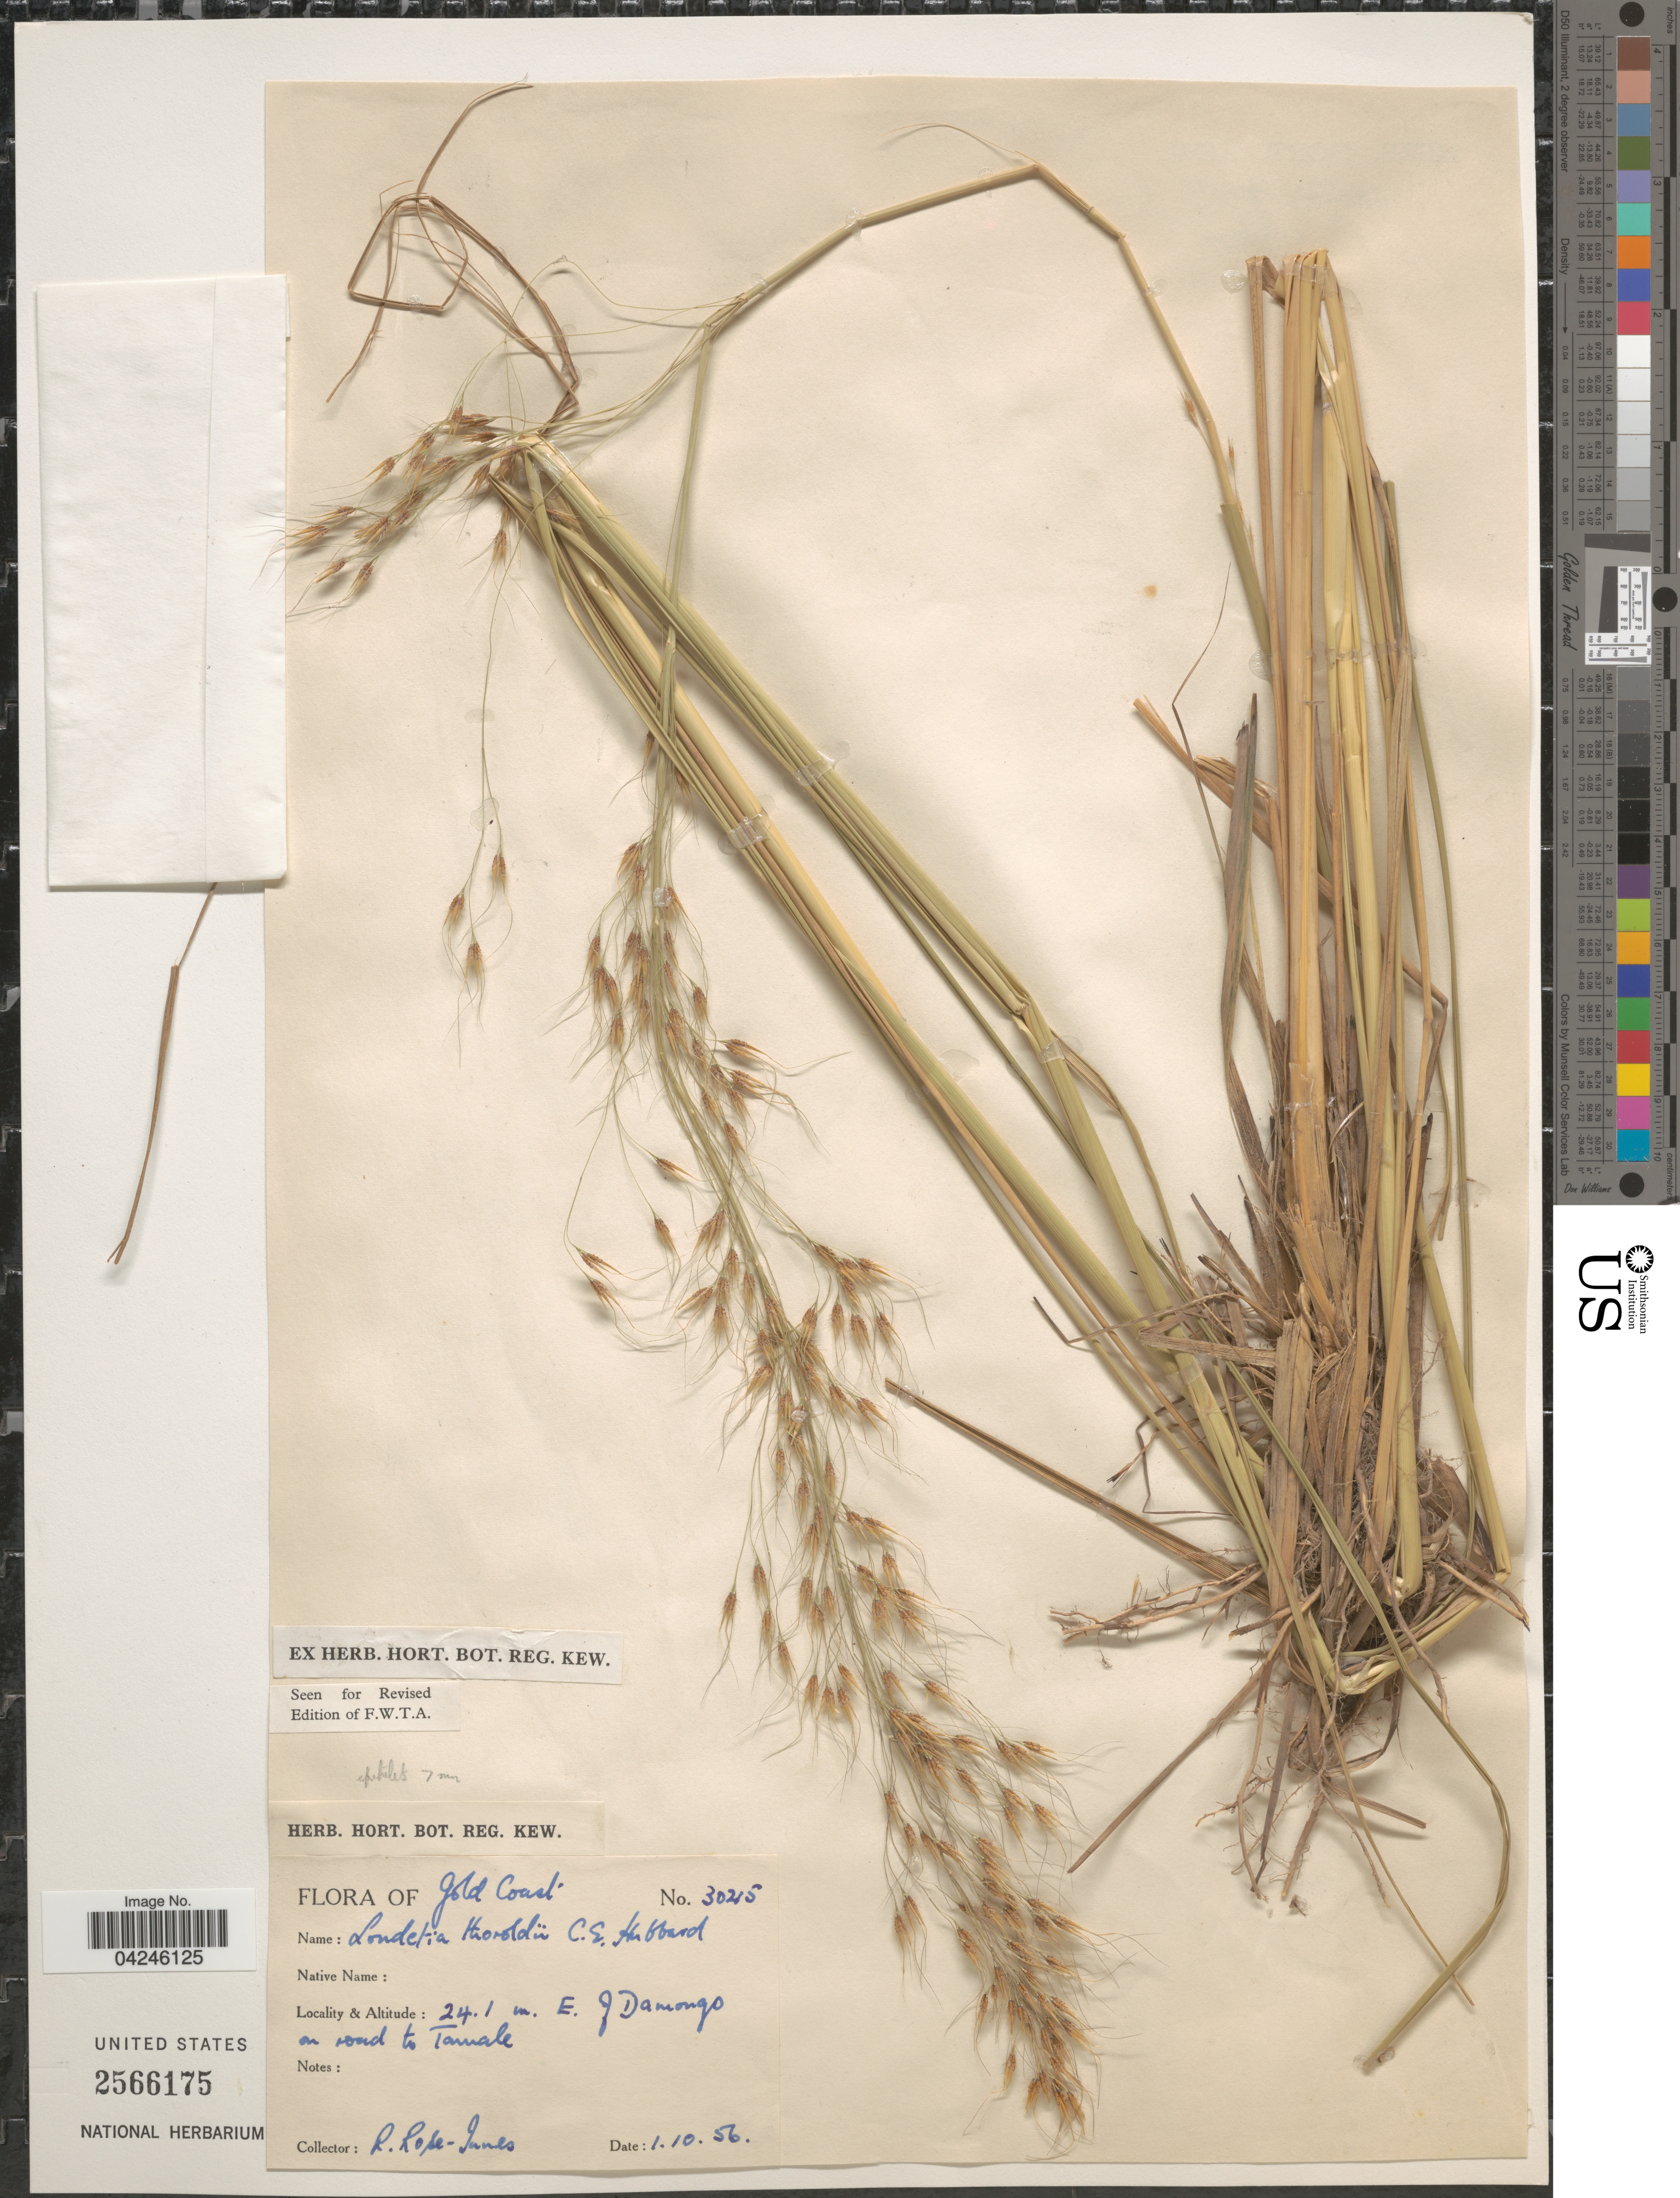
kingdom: Plantae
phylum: Tracheophyta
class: Liliopsida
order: Poales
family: Poaceae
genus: Loudetiopsis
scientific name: Loudetiopsis thoroldii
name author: (C. E. Hubb.) J.B. Phipps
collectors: R. Rose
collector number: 30215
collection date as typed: Transcribed d/m/y: 1/10/56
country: Ghana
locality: Gold Coast. 24.1 m. E. of Damongo on road to Tamale.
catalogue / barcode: US 2566175